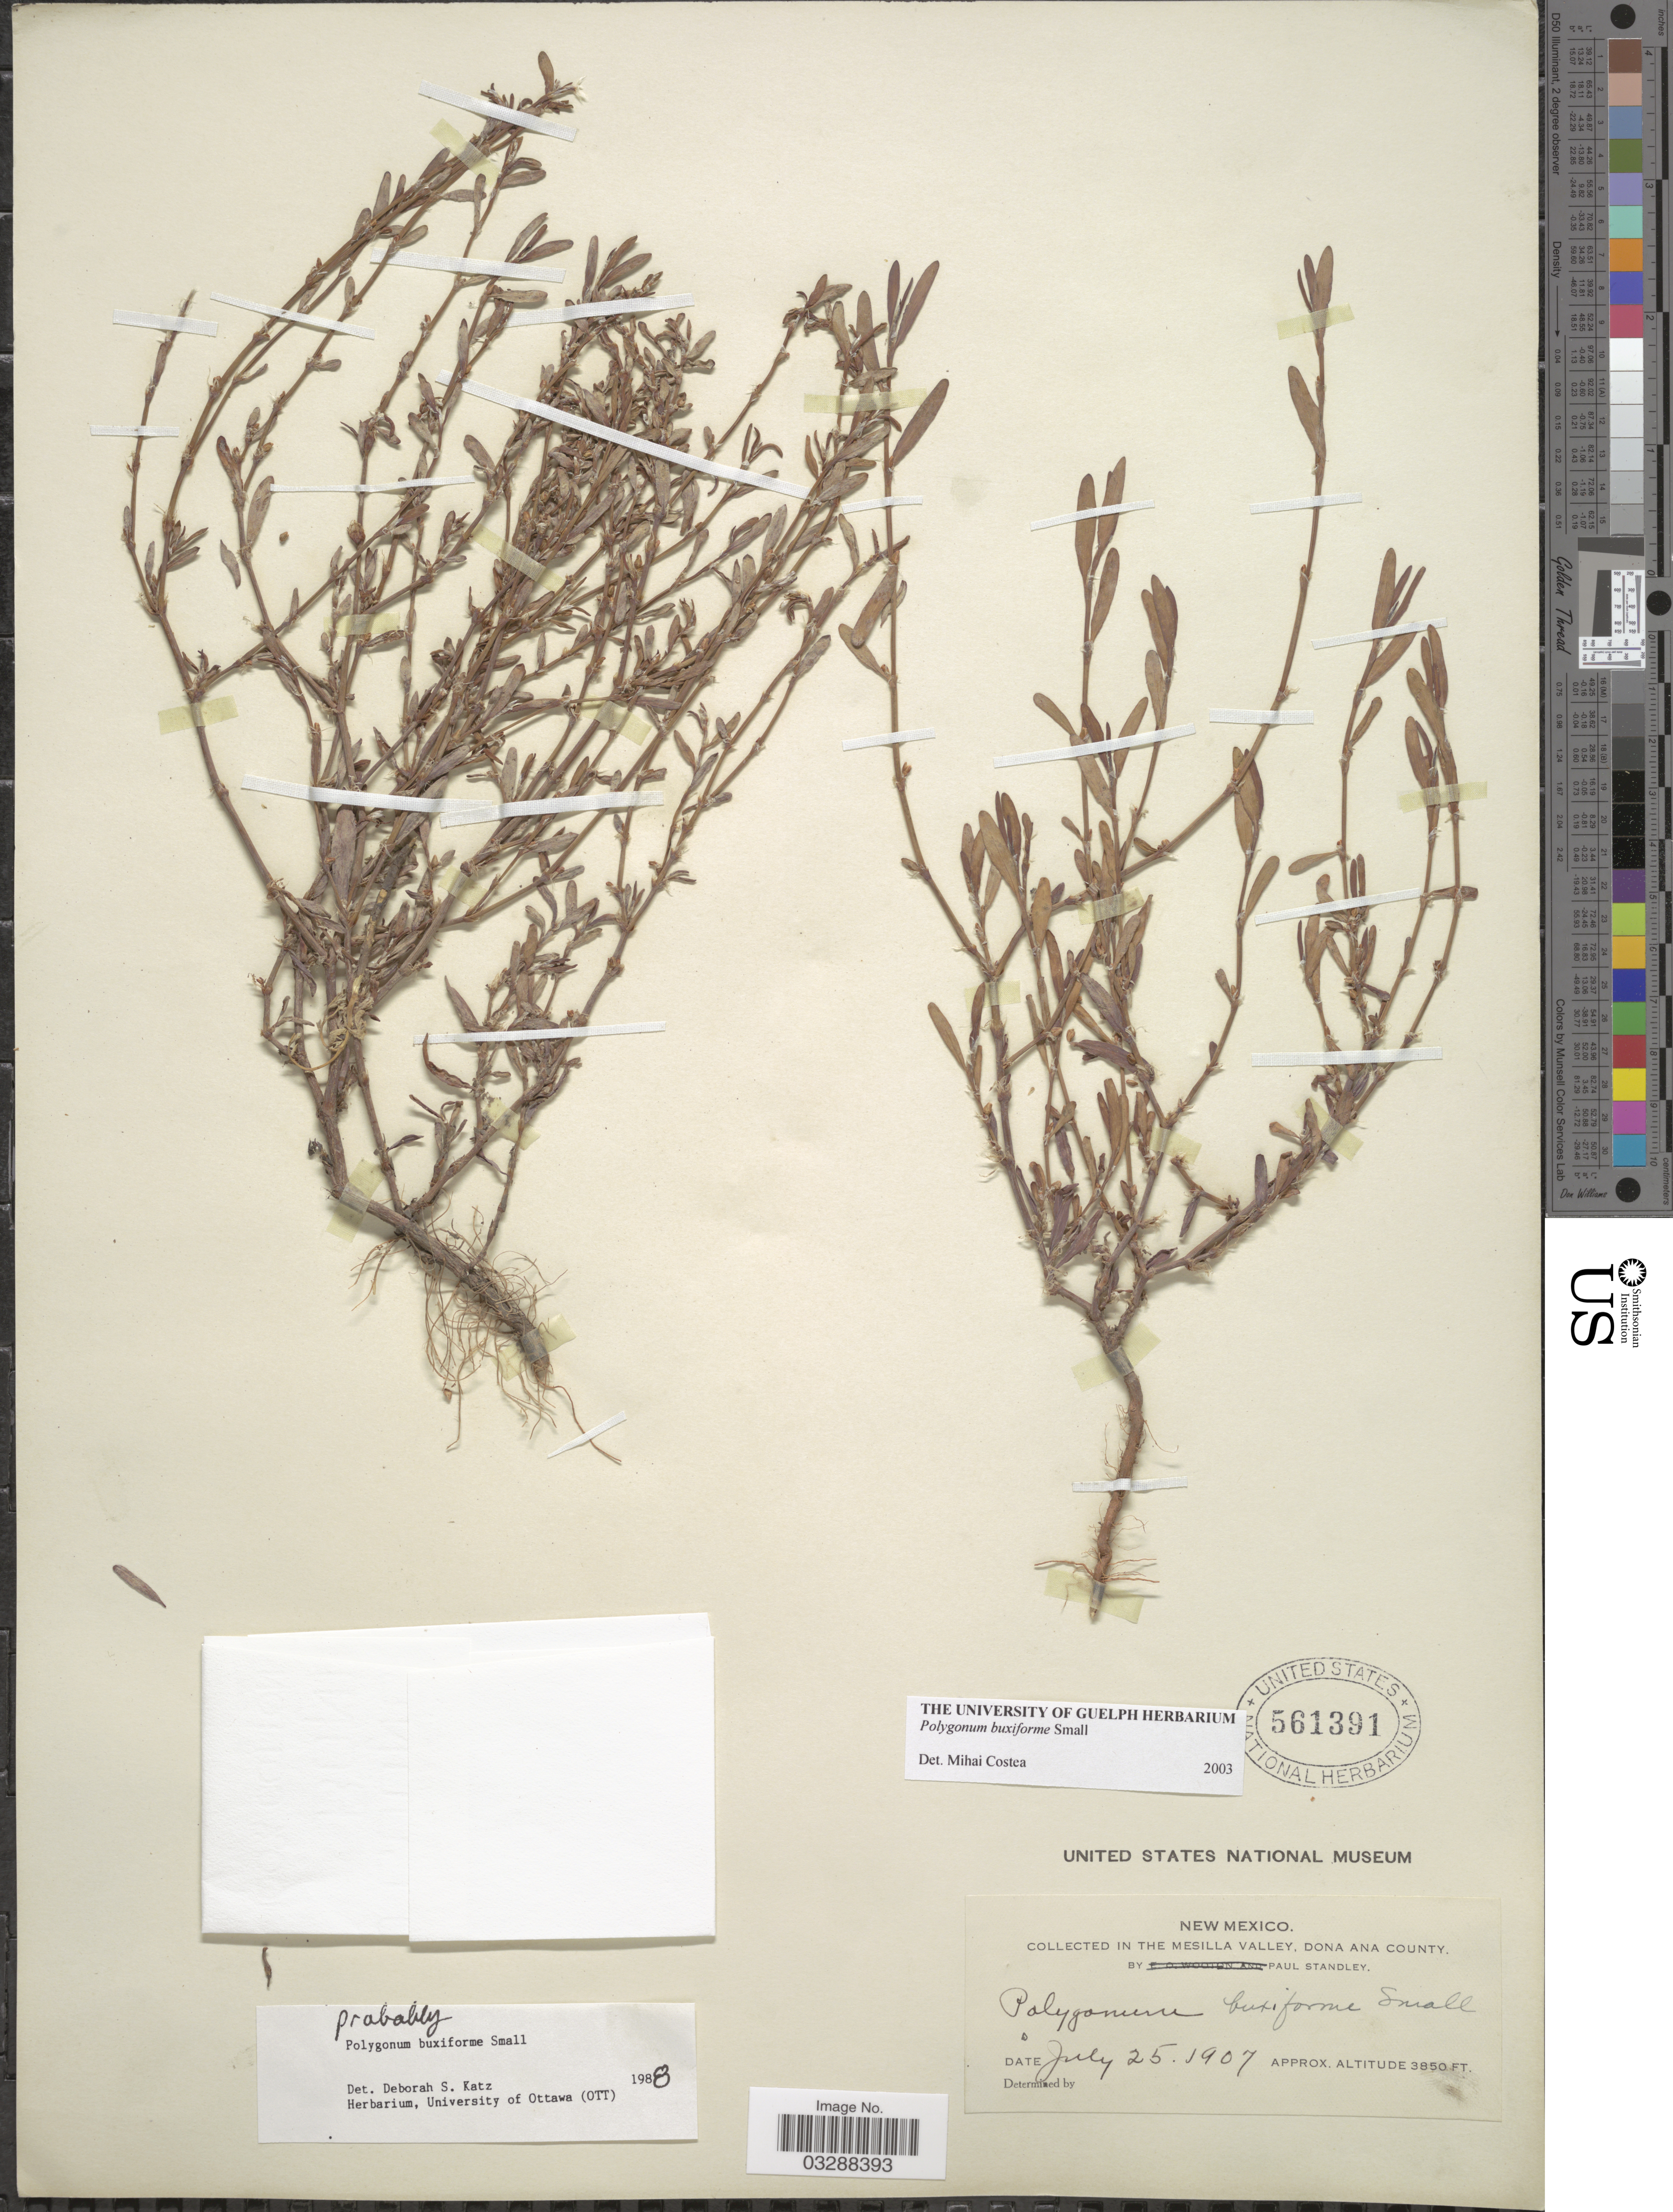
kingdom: Plantae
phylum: Tracheophyta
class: Magnoliopsida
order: Caryophyllales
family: Polygonaceae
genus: Polygonum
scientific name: Polygonum buxiforme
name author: Small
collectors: P. C. Standley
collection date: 1907-07-25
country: United States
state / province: New Mexico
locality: In the Mesilla Valley, Dona Ana County.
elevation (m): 1173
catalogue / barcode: US 561391